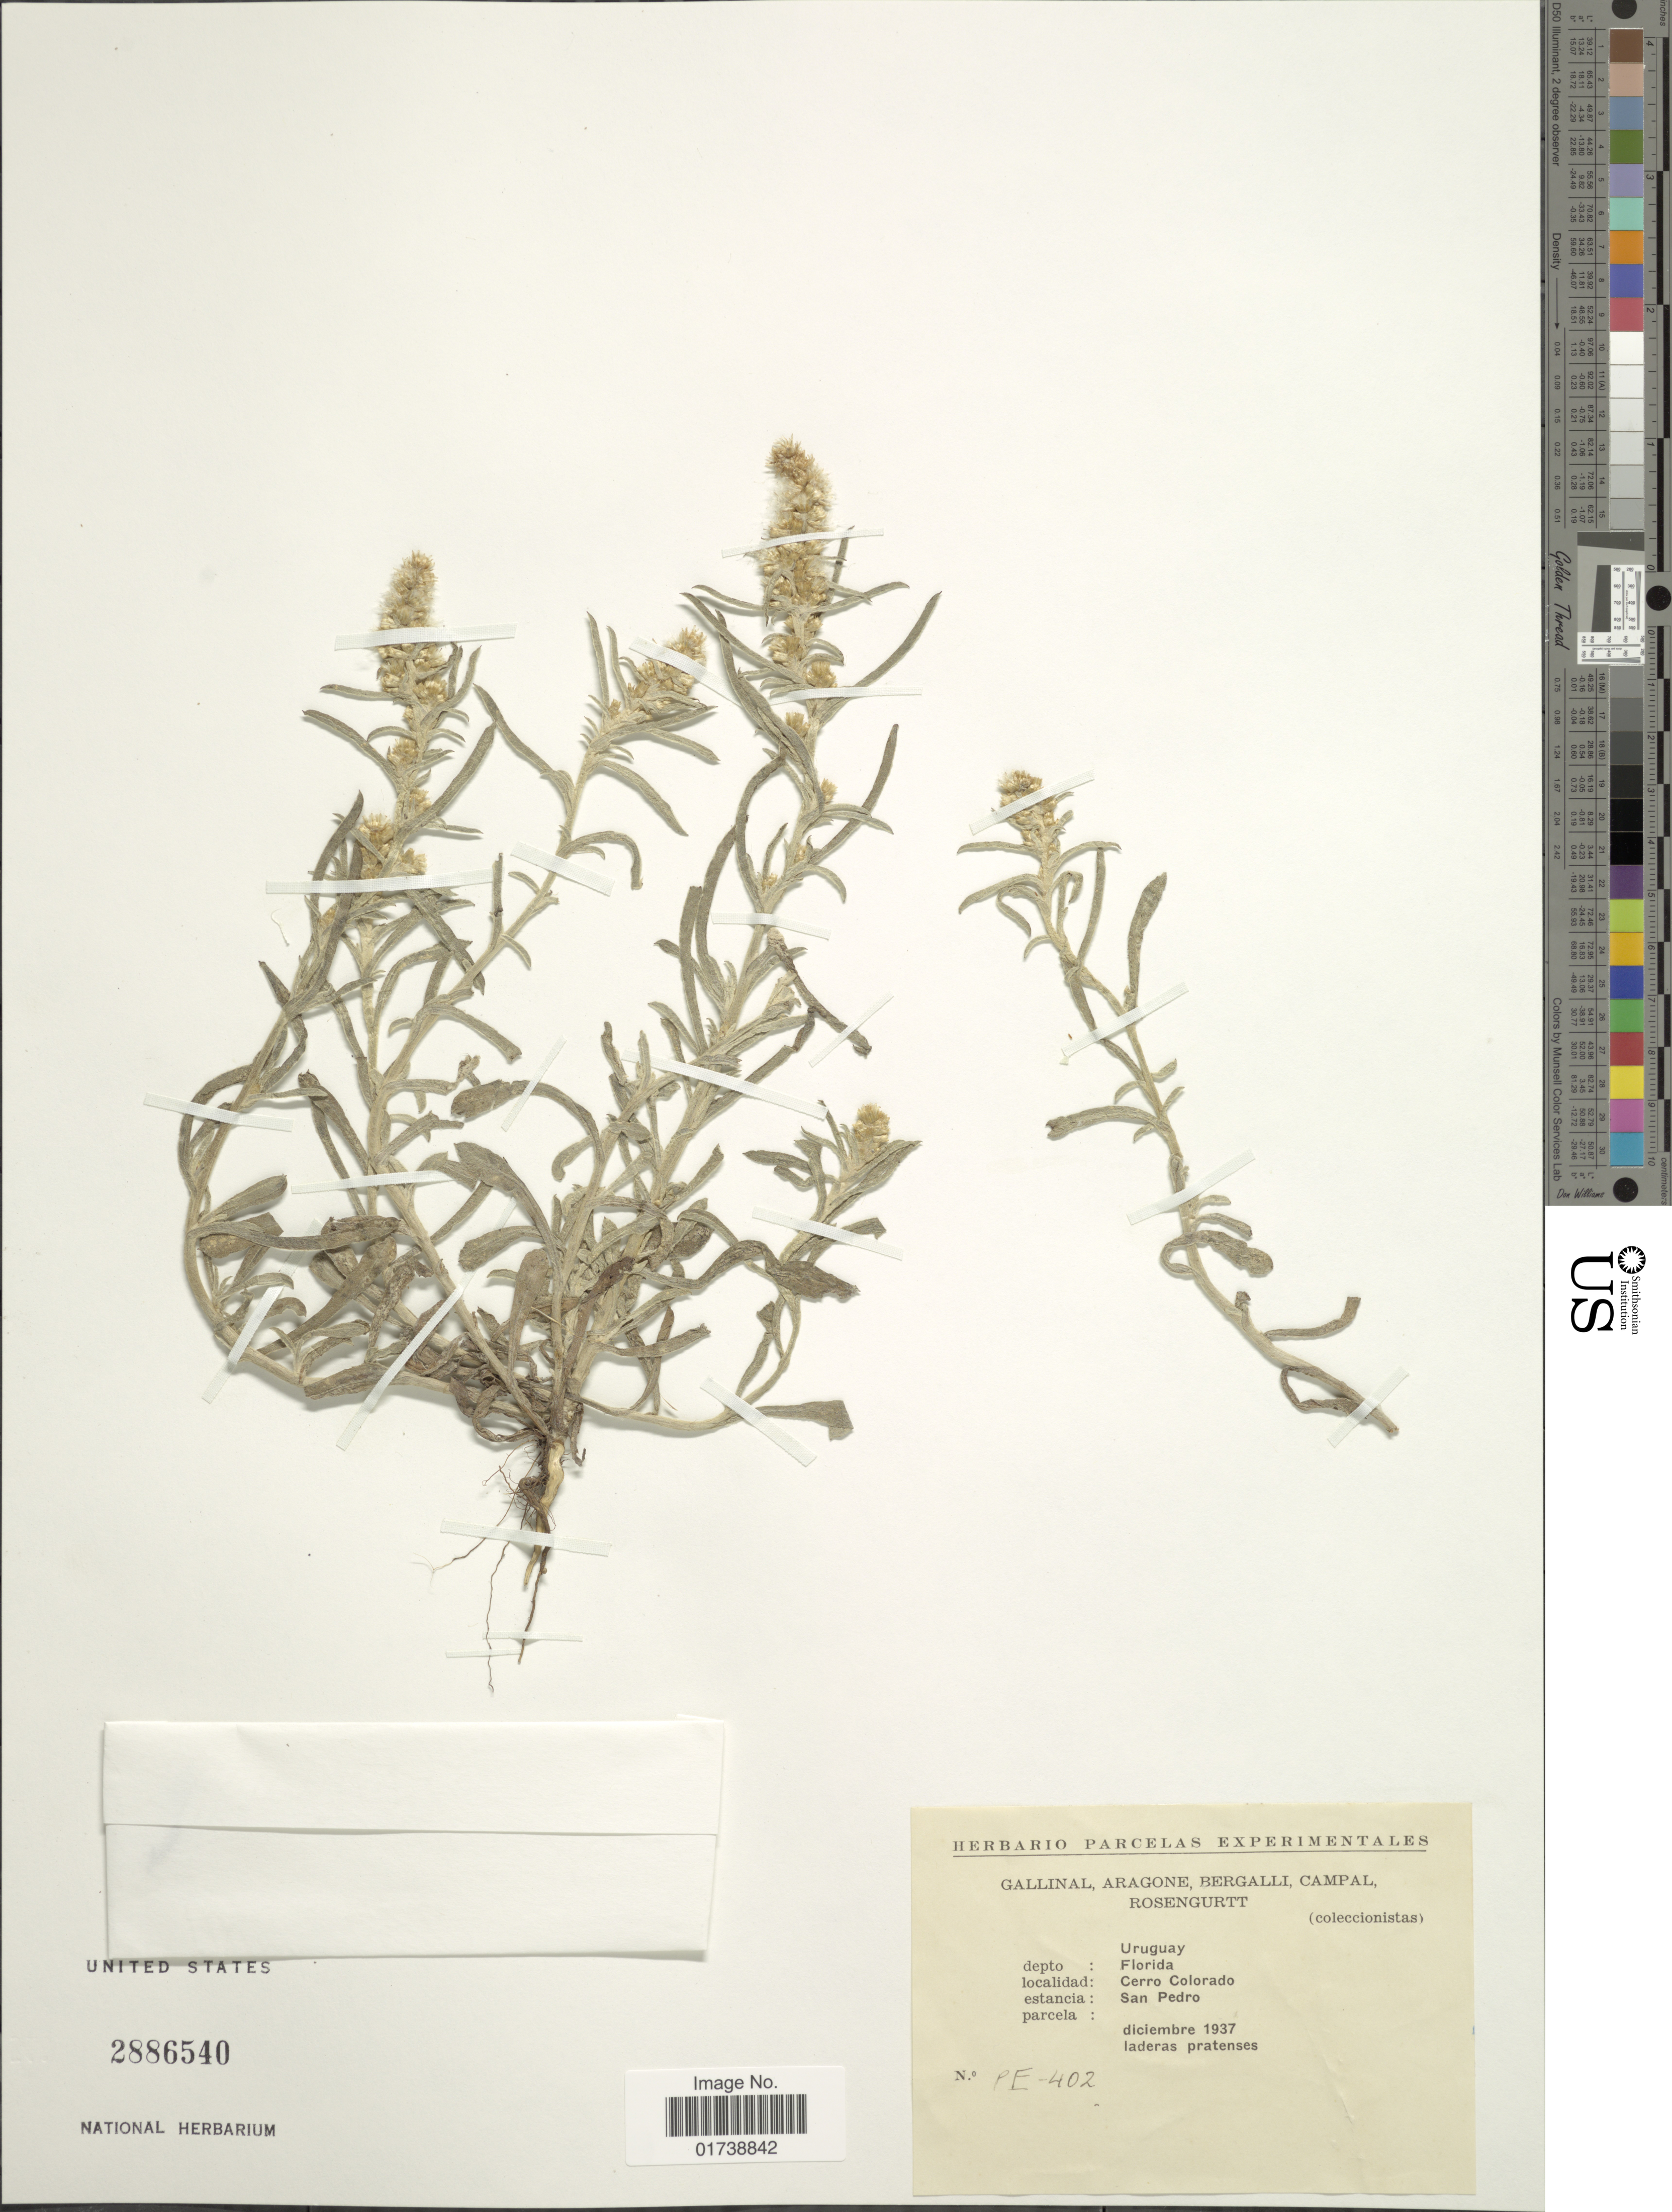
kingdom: Plantae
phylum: Tracheophyta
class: Magnoliopsida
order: Asterales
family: Asteraceae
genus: Gamochaeta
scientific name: Gamochaeta sp.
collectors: -. Gallinal, -- Aragone, -- Bergalli, -- Campal & Rosengurtt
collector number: PE-402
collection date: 1937-12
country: Uruguay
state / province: Florida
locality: Cerro Colorado, Estancia San Pedro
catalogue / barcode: US 2886540